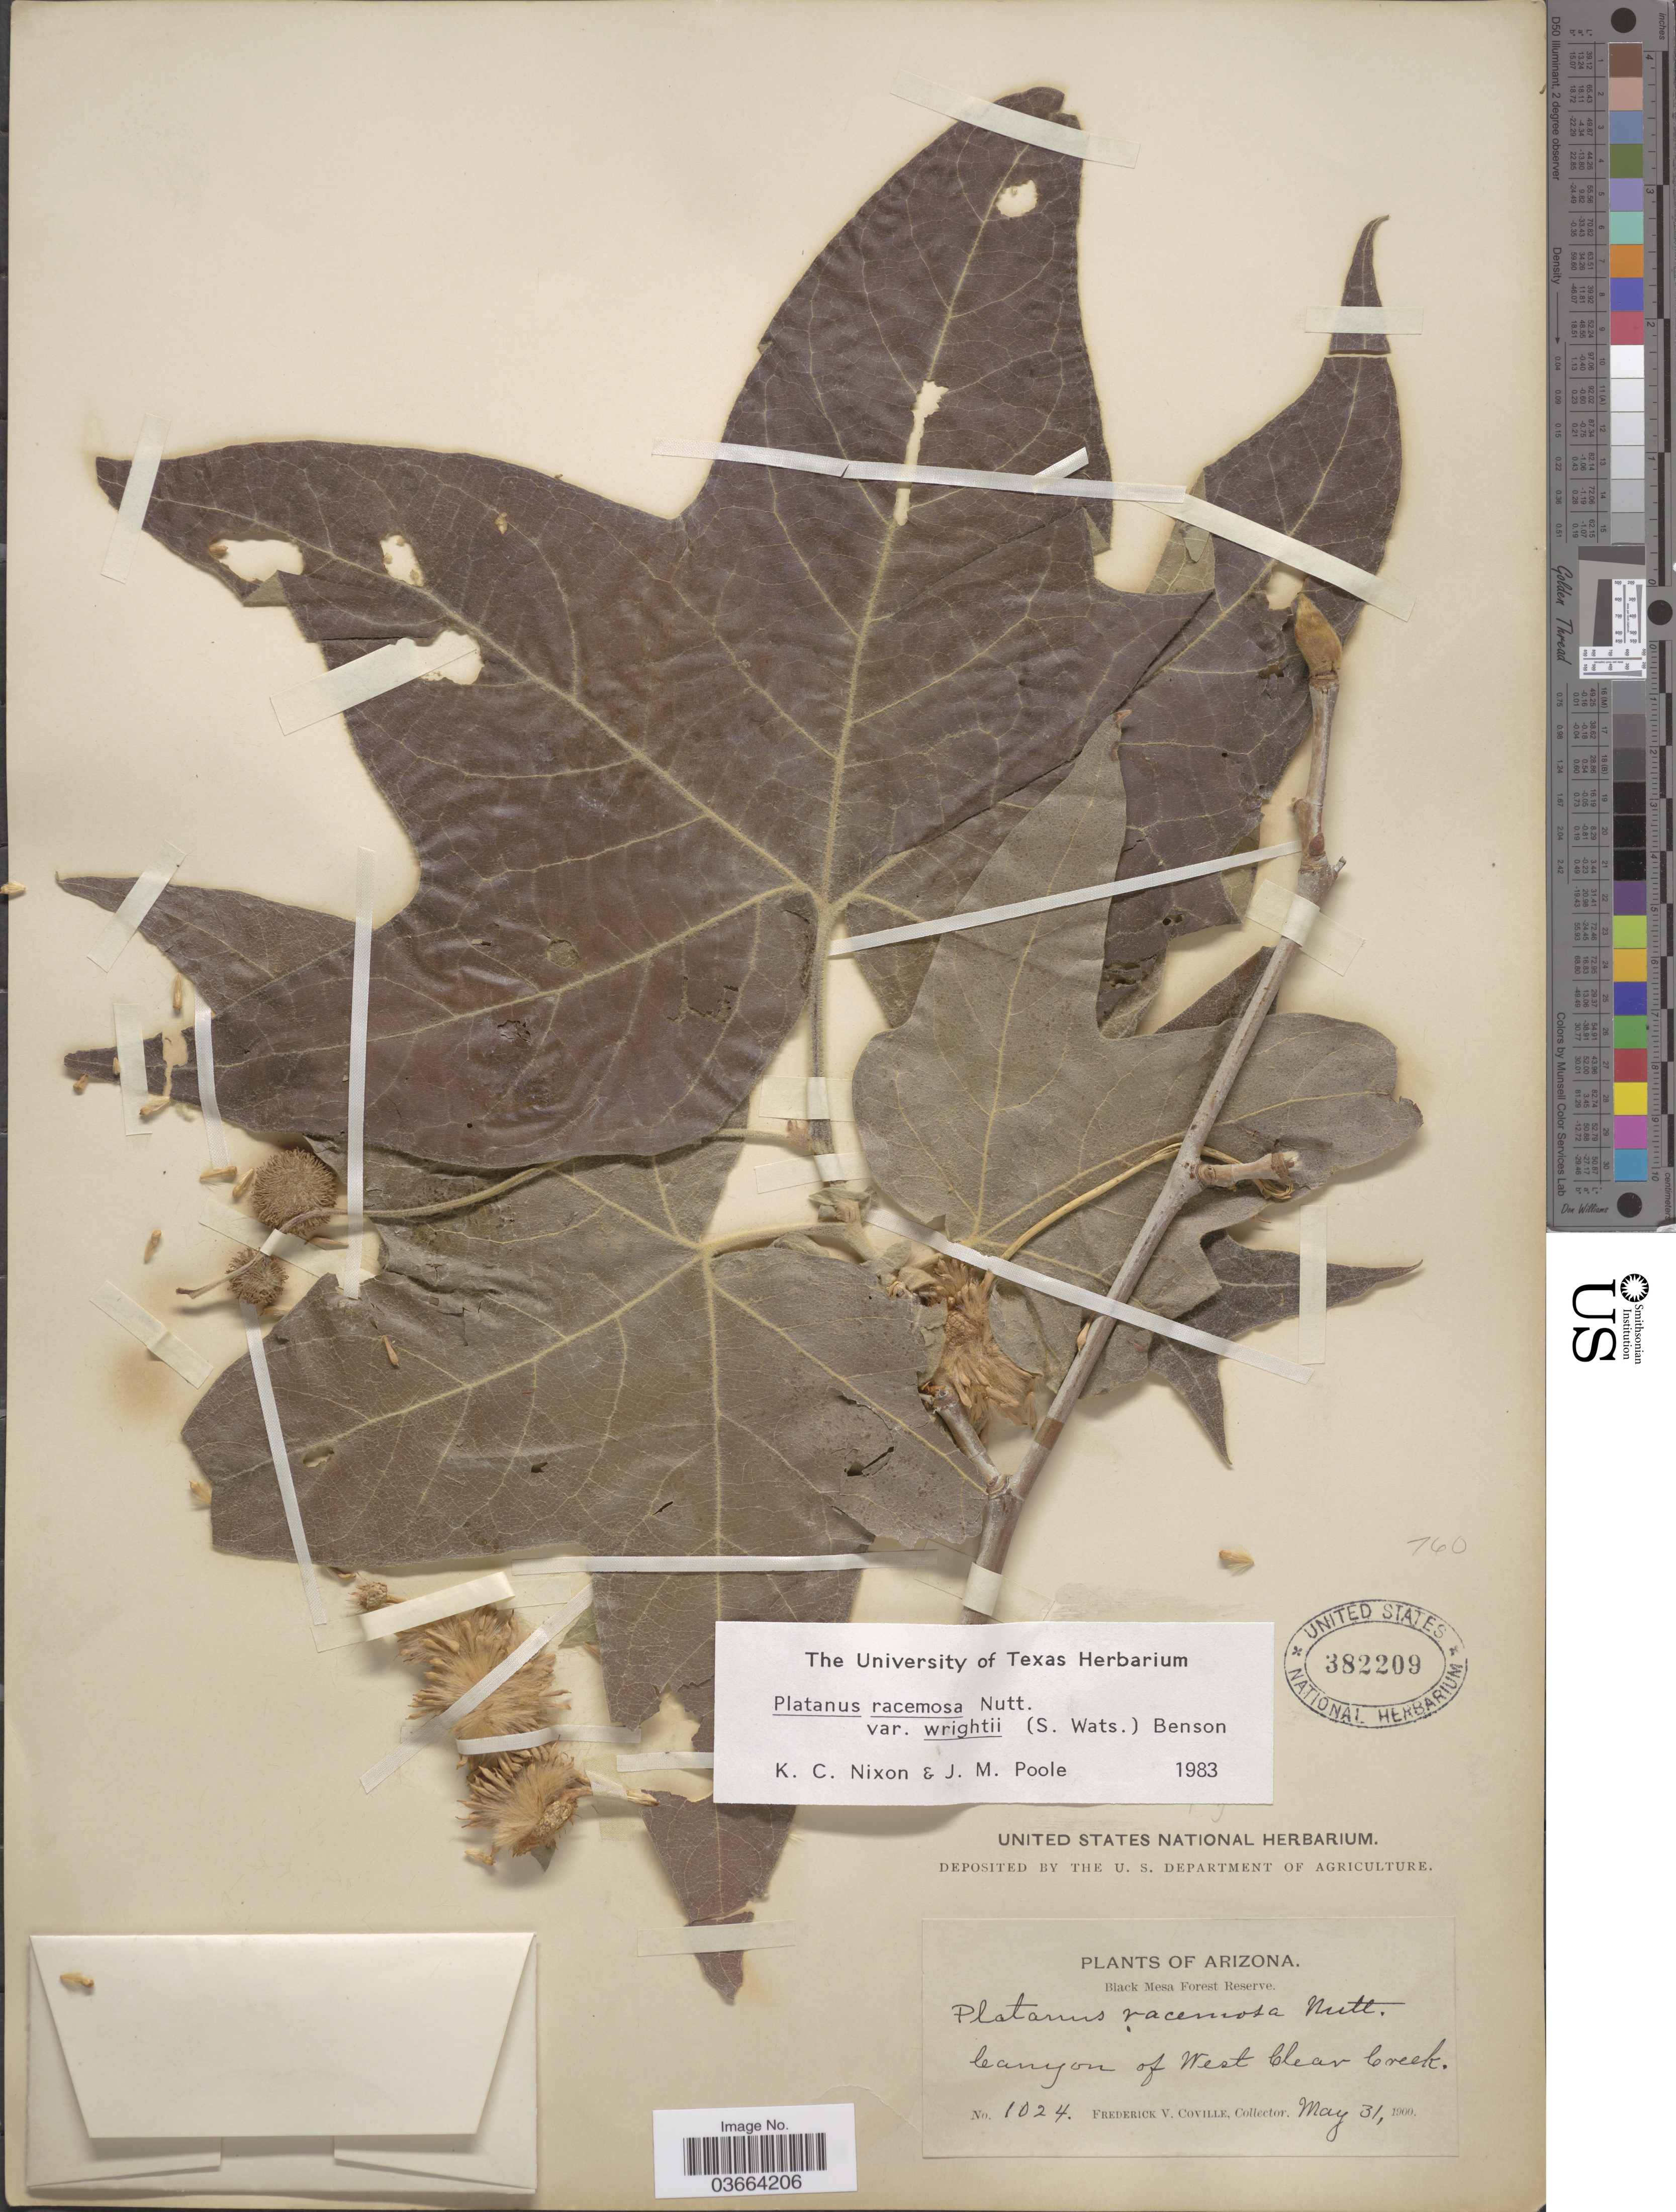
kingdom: Plantae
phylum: Tracheophyta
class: Magnoliopsida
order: Proteales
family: Platanaceae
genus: Platanus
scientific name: Platanus racemosa var. wrightii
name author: (S. Watson) L.D. Benson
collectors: F. V. Coville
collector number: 1024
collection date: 1900-05-31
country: United States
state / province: Arizona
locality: Black Mesa Forest Reserve. Canyon of West Clear Creek.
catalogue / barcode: US 382209